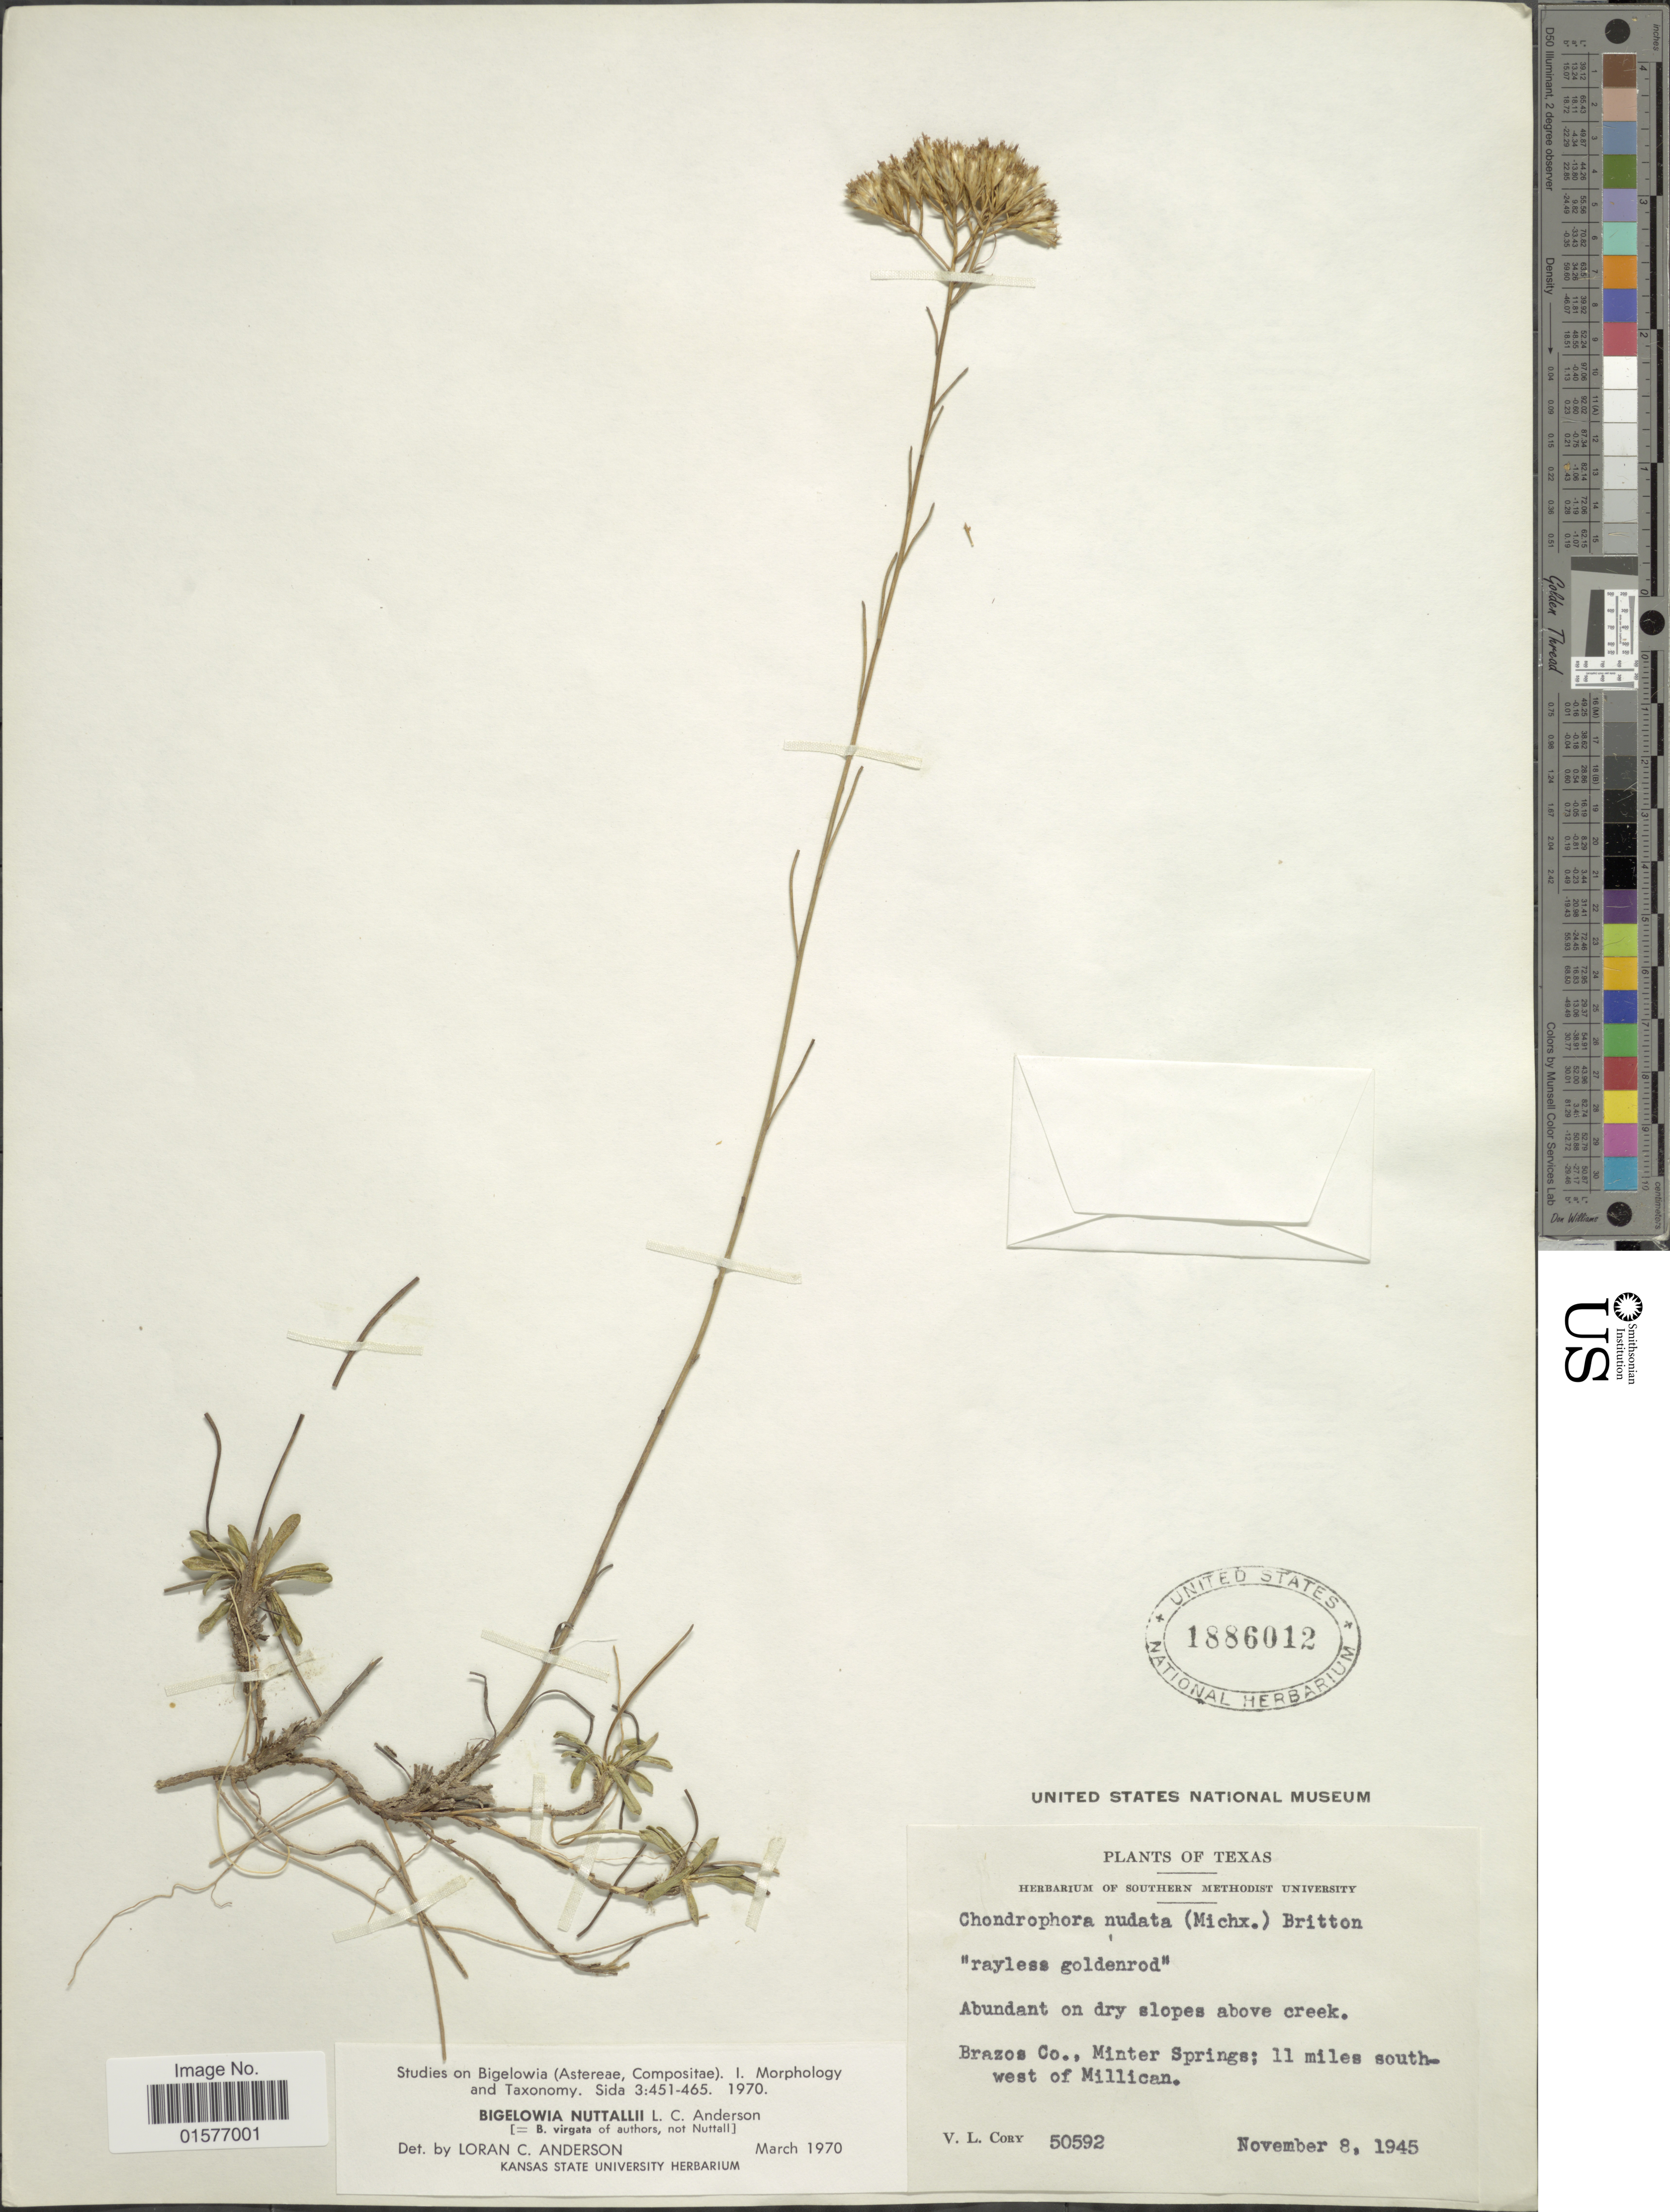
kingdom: Plantae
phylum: Tracheophyta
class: Magnoliopsida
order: Asterales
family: Asteraceae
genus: Bigelowia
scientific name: Bigelowia nuttallii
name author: L.C. Anderson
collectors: V. Cory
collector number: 50592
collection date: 1945-11-08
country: United States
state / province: Texas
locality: Brazos Co., Minter Springs; 11 miles southwest of Milican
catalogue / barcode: US 1886012